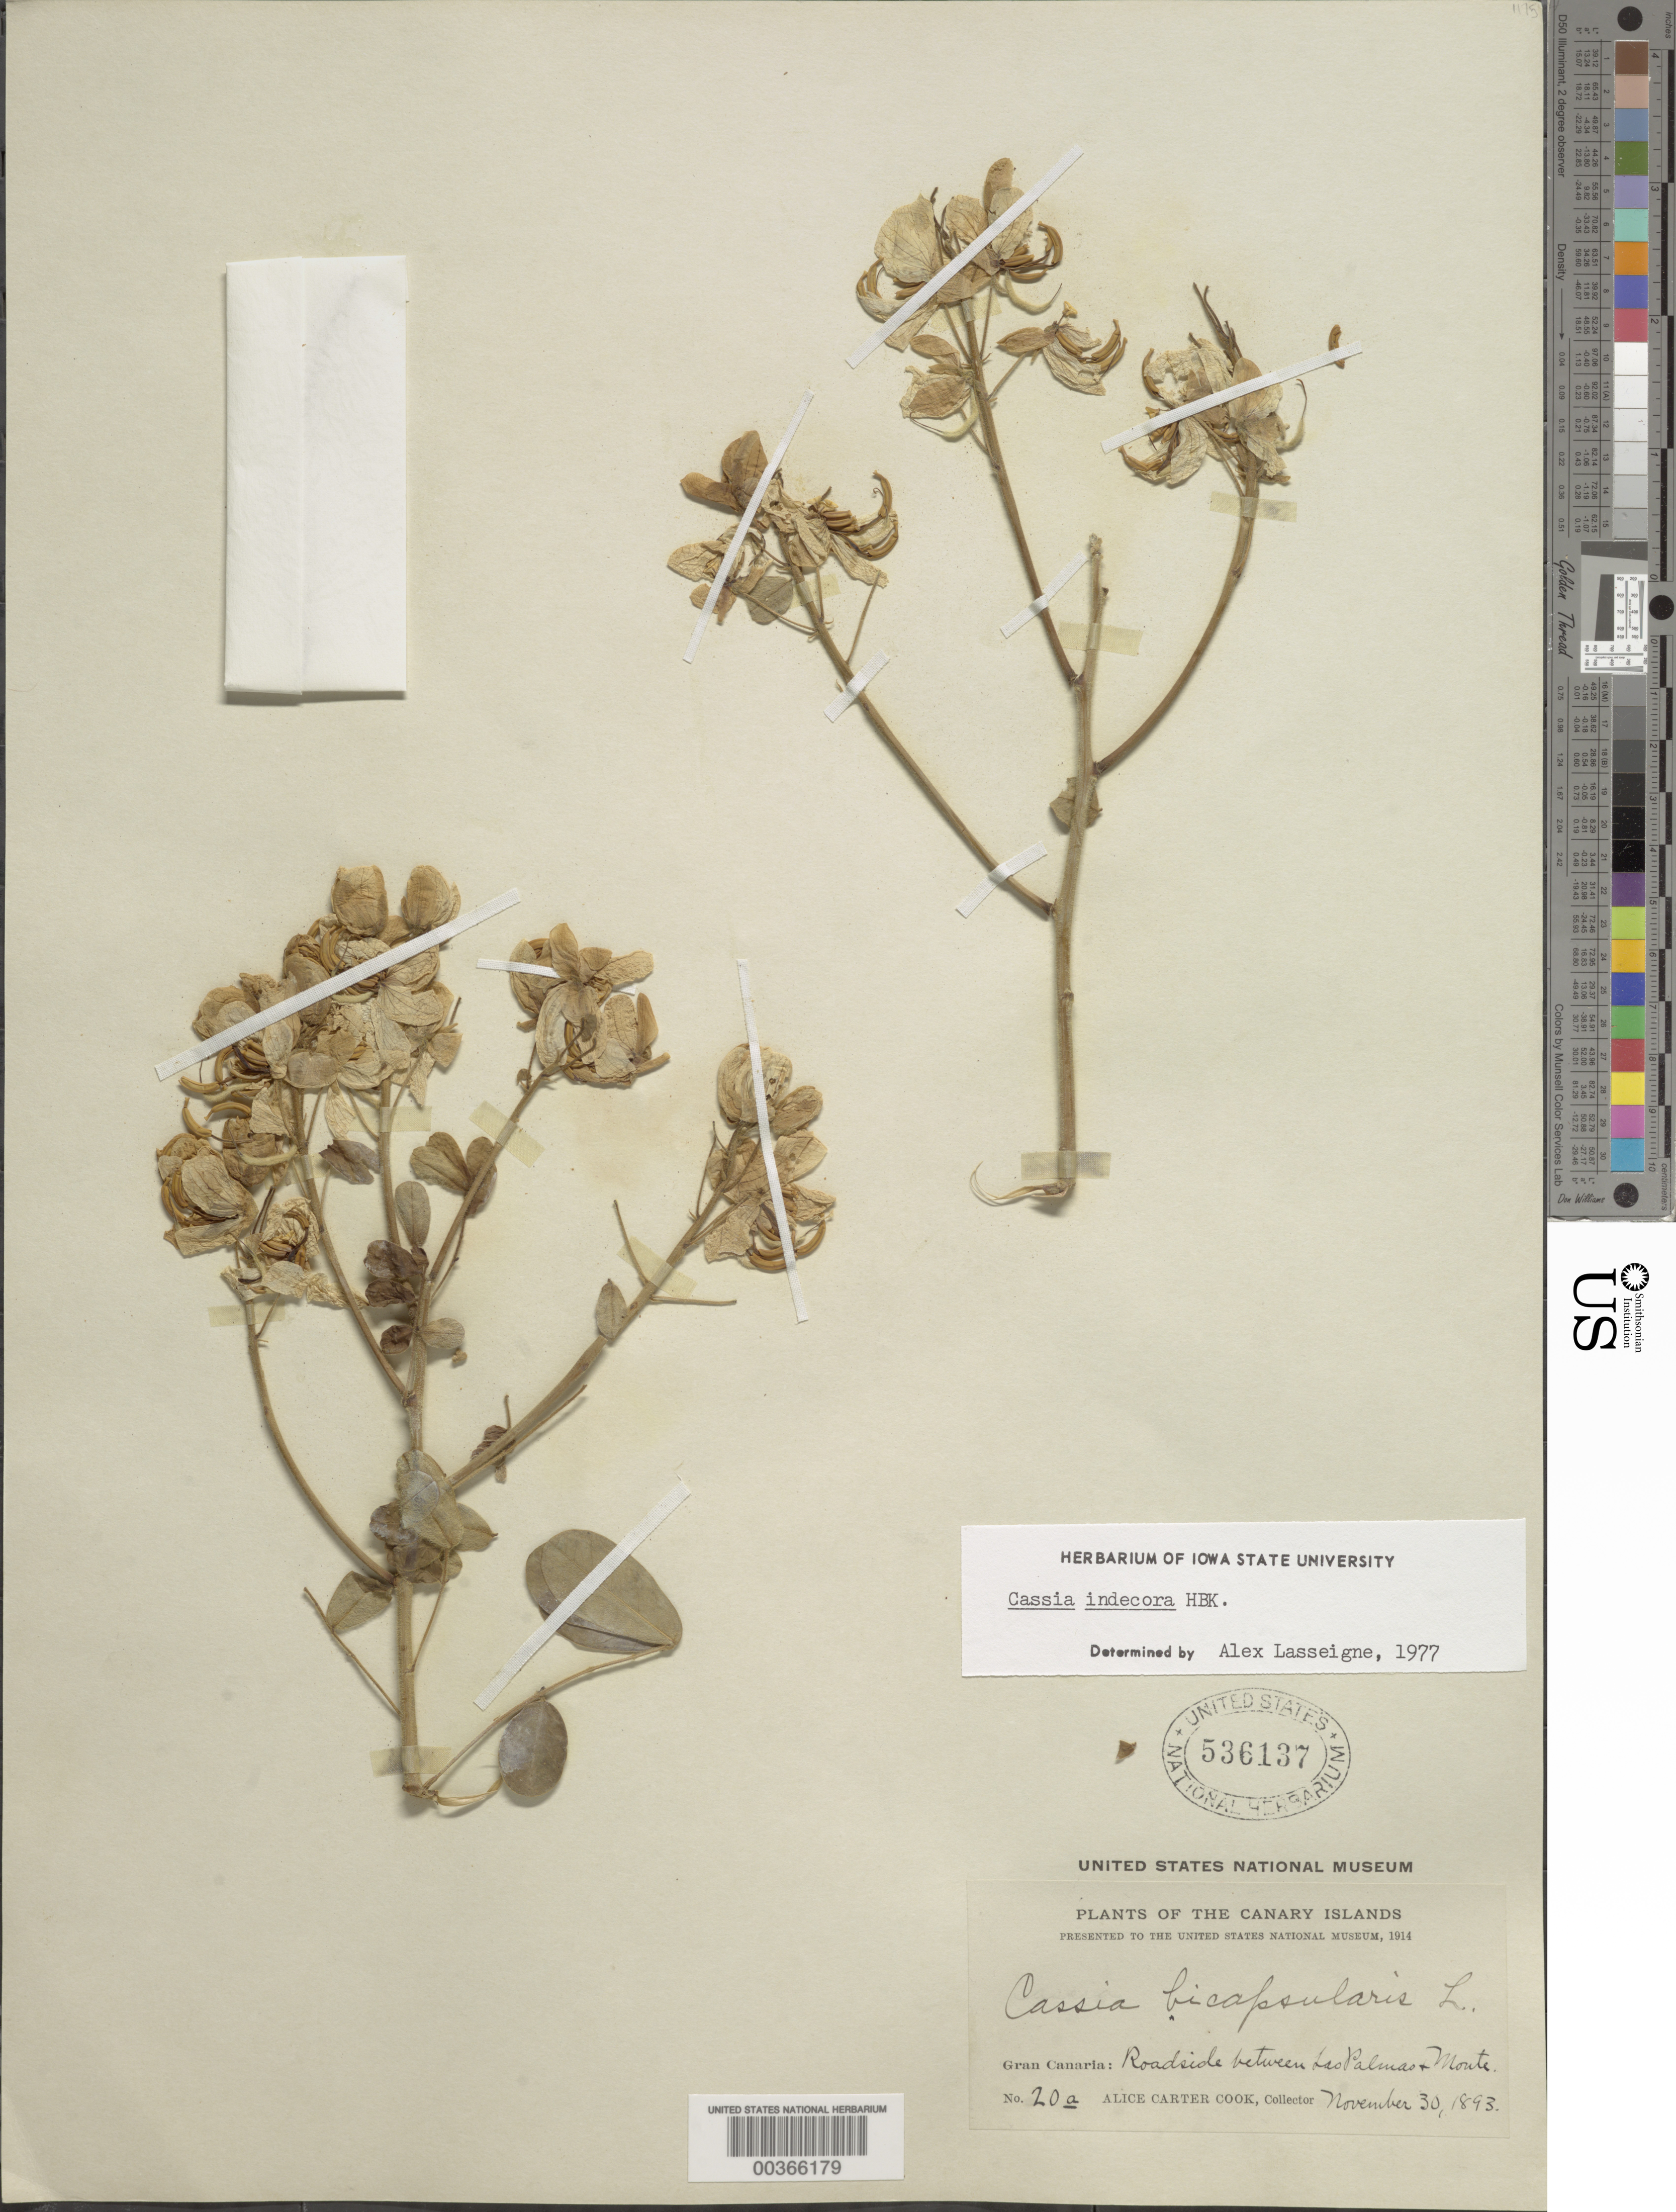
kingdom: Plantae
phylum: Tracheophyta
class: Magnoliopsida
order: Fabales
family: Fabaceae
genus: Cassia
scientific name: Cassia indecora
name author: Kunth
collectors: Alice C. Cook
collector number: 20a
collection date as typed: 30 Nov 1893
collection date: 1893-11-30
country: Spain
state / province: Canarias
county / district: Las Palmas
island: Grand Canary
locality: Roadside between Las Palmas and Monte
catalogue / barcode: US 536137